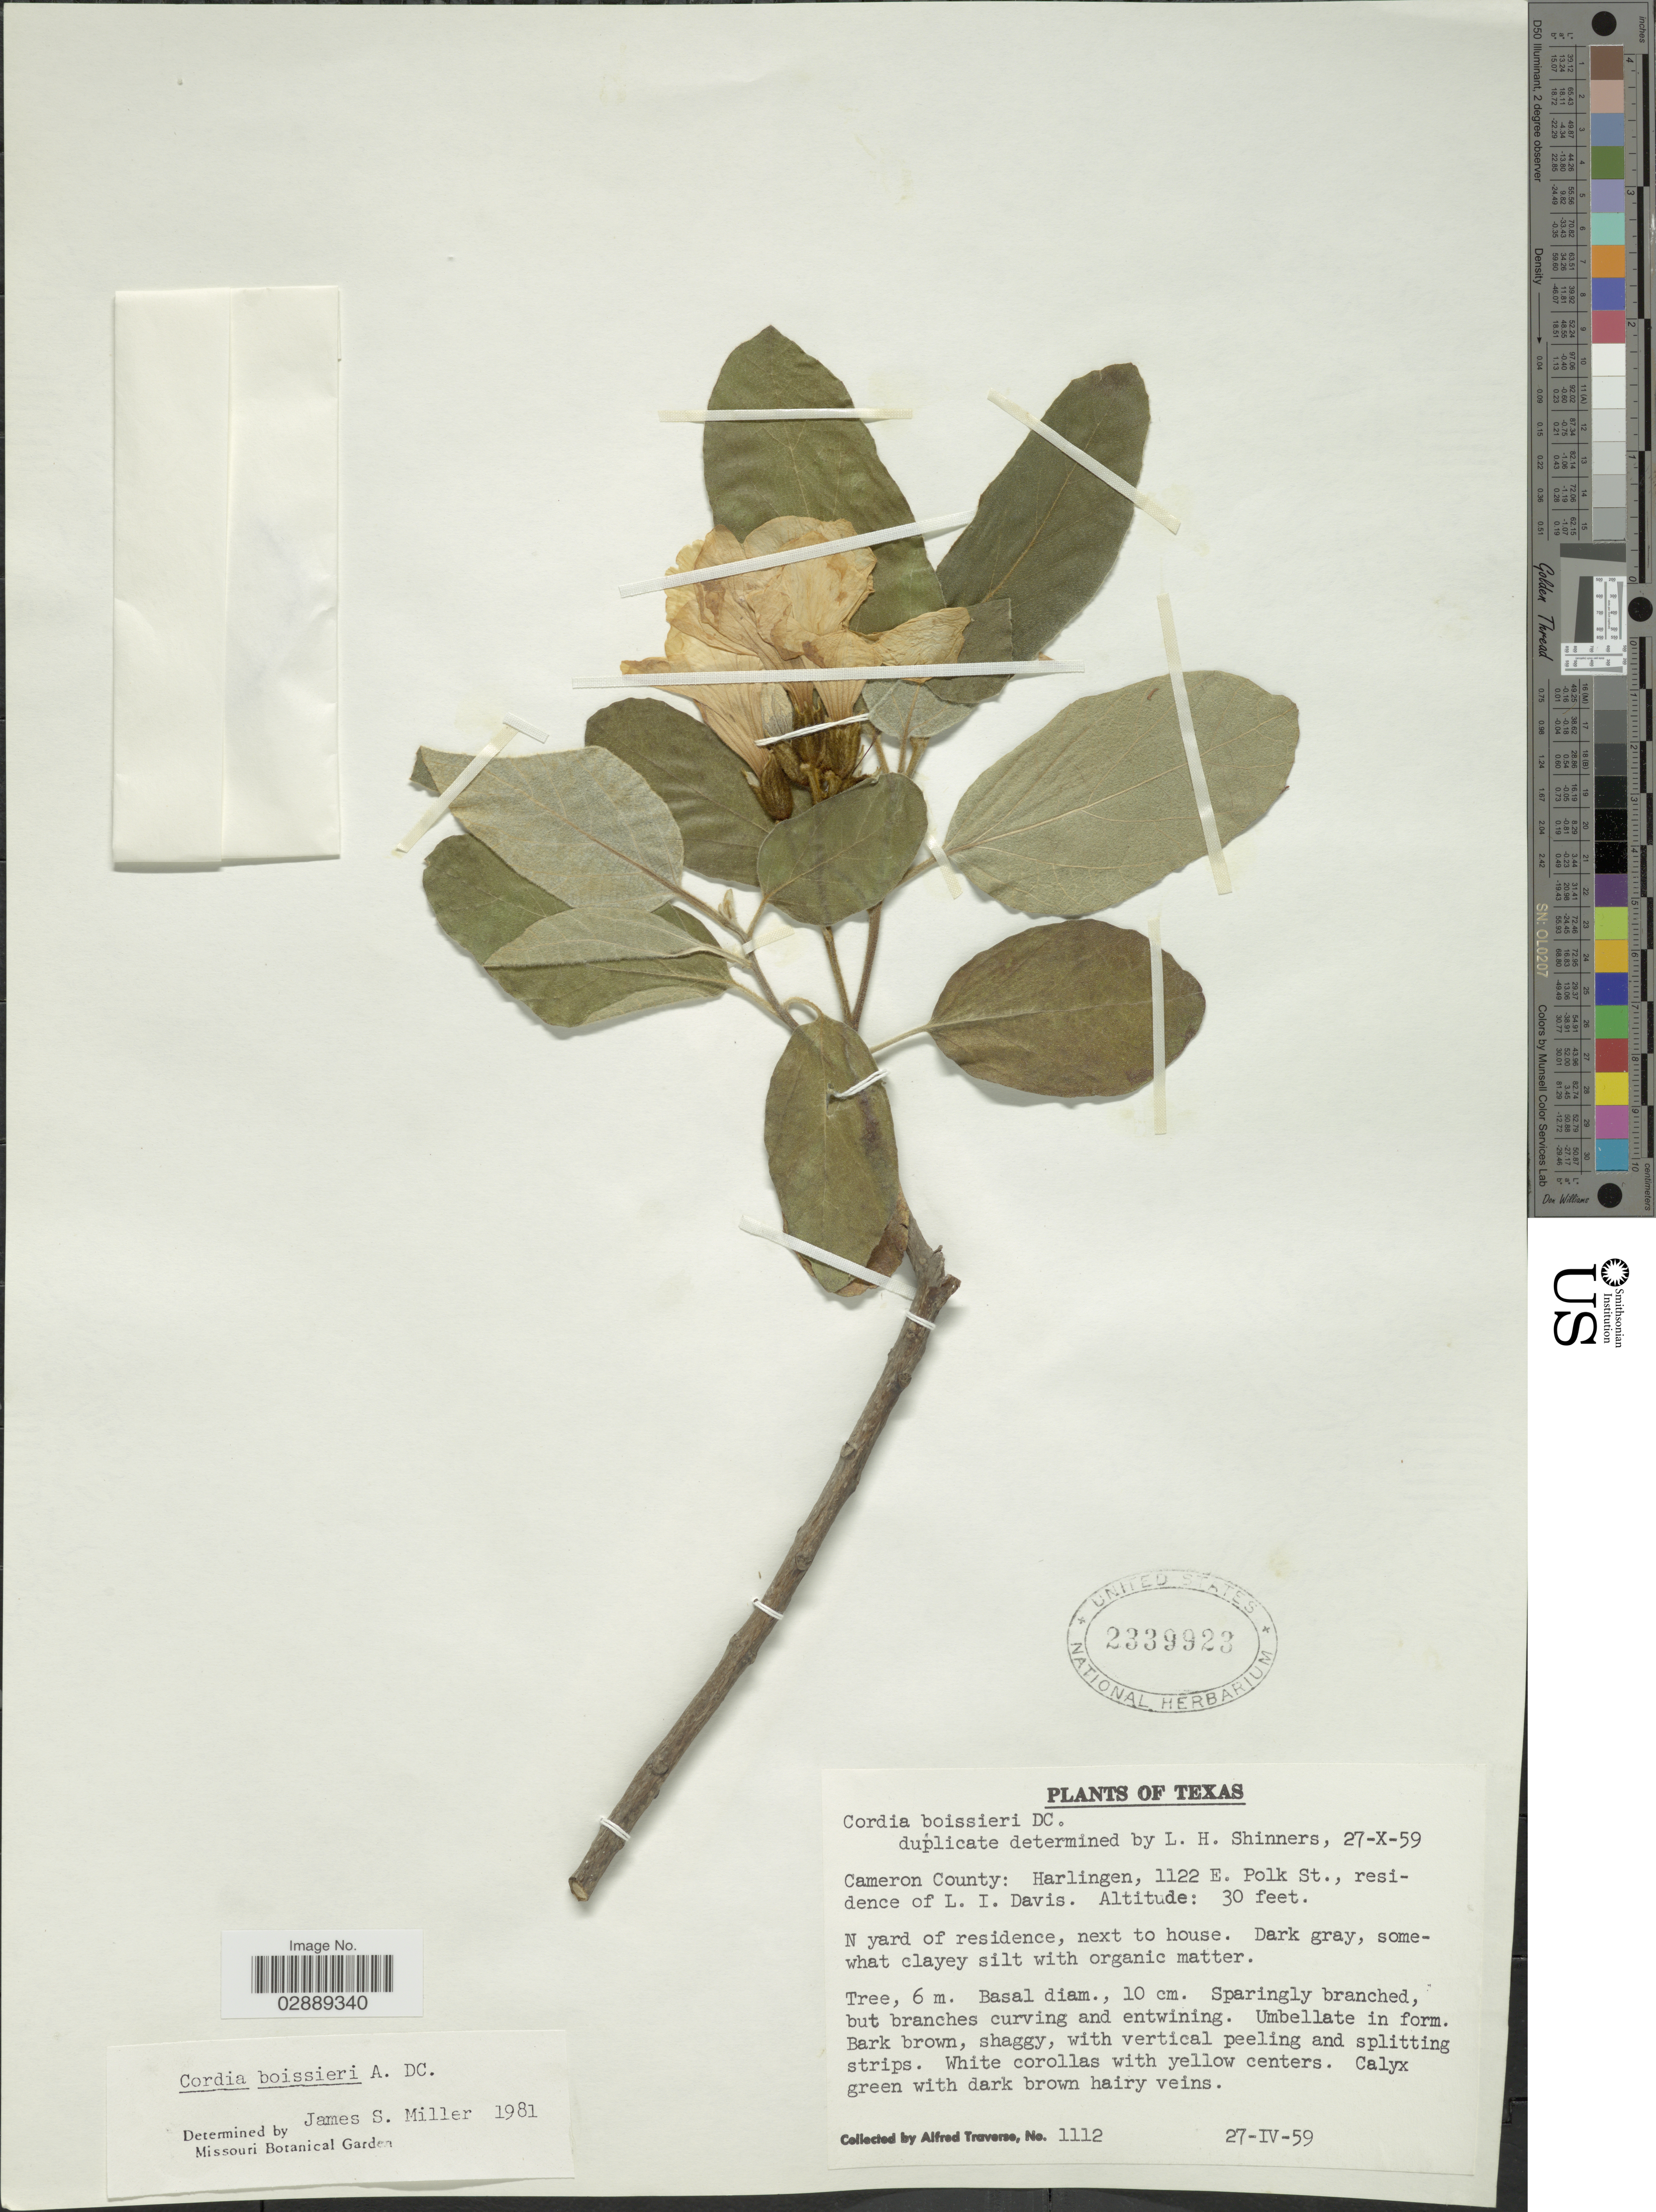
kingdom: Plantae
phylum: Tracheophyta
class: Magnoliopsida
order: Boraginales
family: Cordiaceae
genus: Cordia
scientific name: Cordia boissieri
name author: A. DC.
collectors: A. Traverse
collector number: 1112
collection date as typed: Transcribed d/m/y: 27/4/59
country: United States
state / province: Texas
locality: Cameron County: Harlingen, 1122 E. Polk St., residence of L. I. Davis. N yard of residence, next to house.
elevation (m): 9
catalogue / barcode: US 2339923